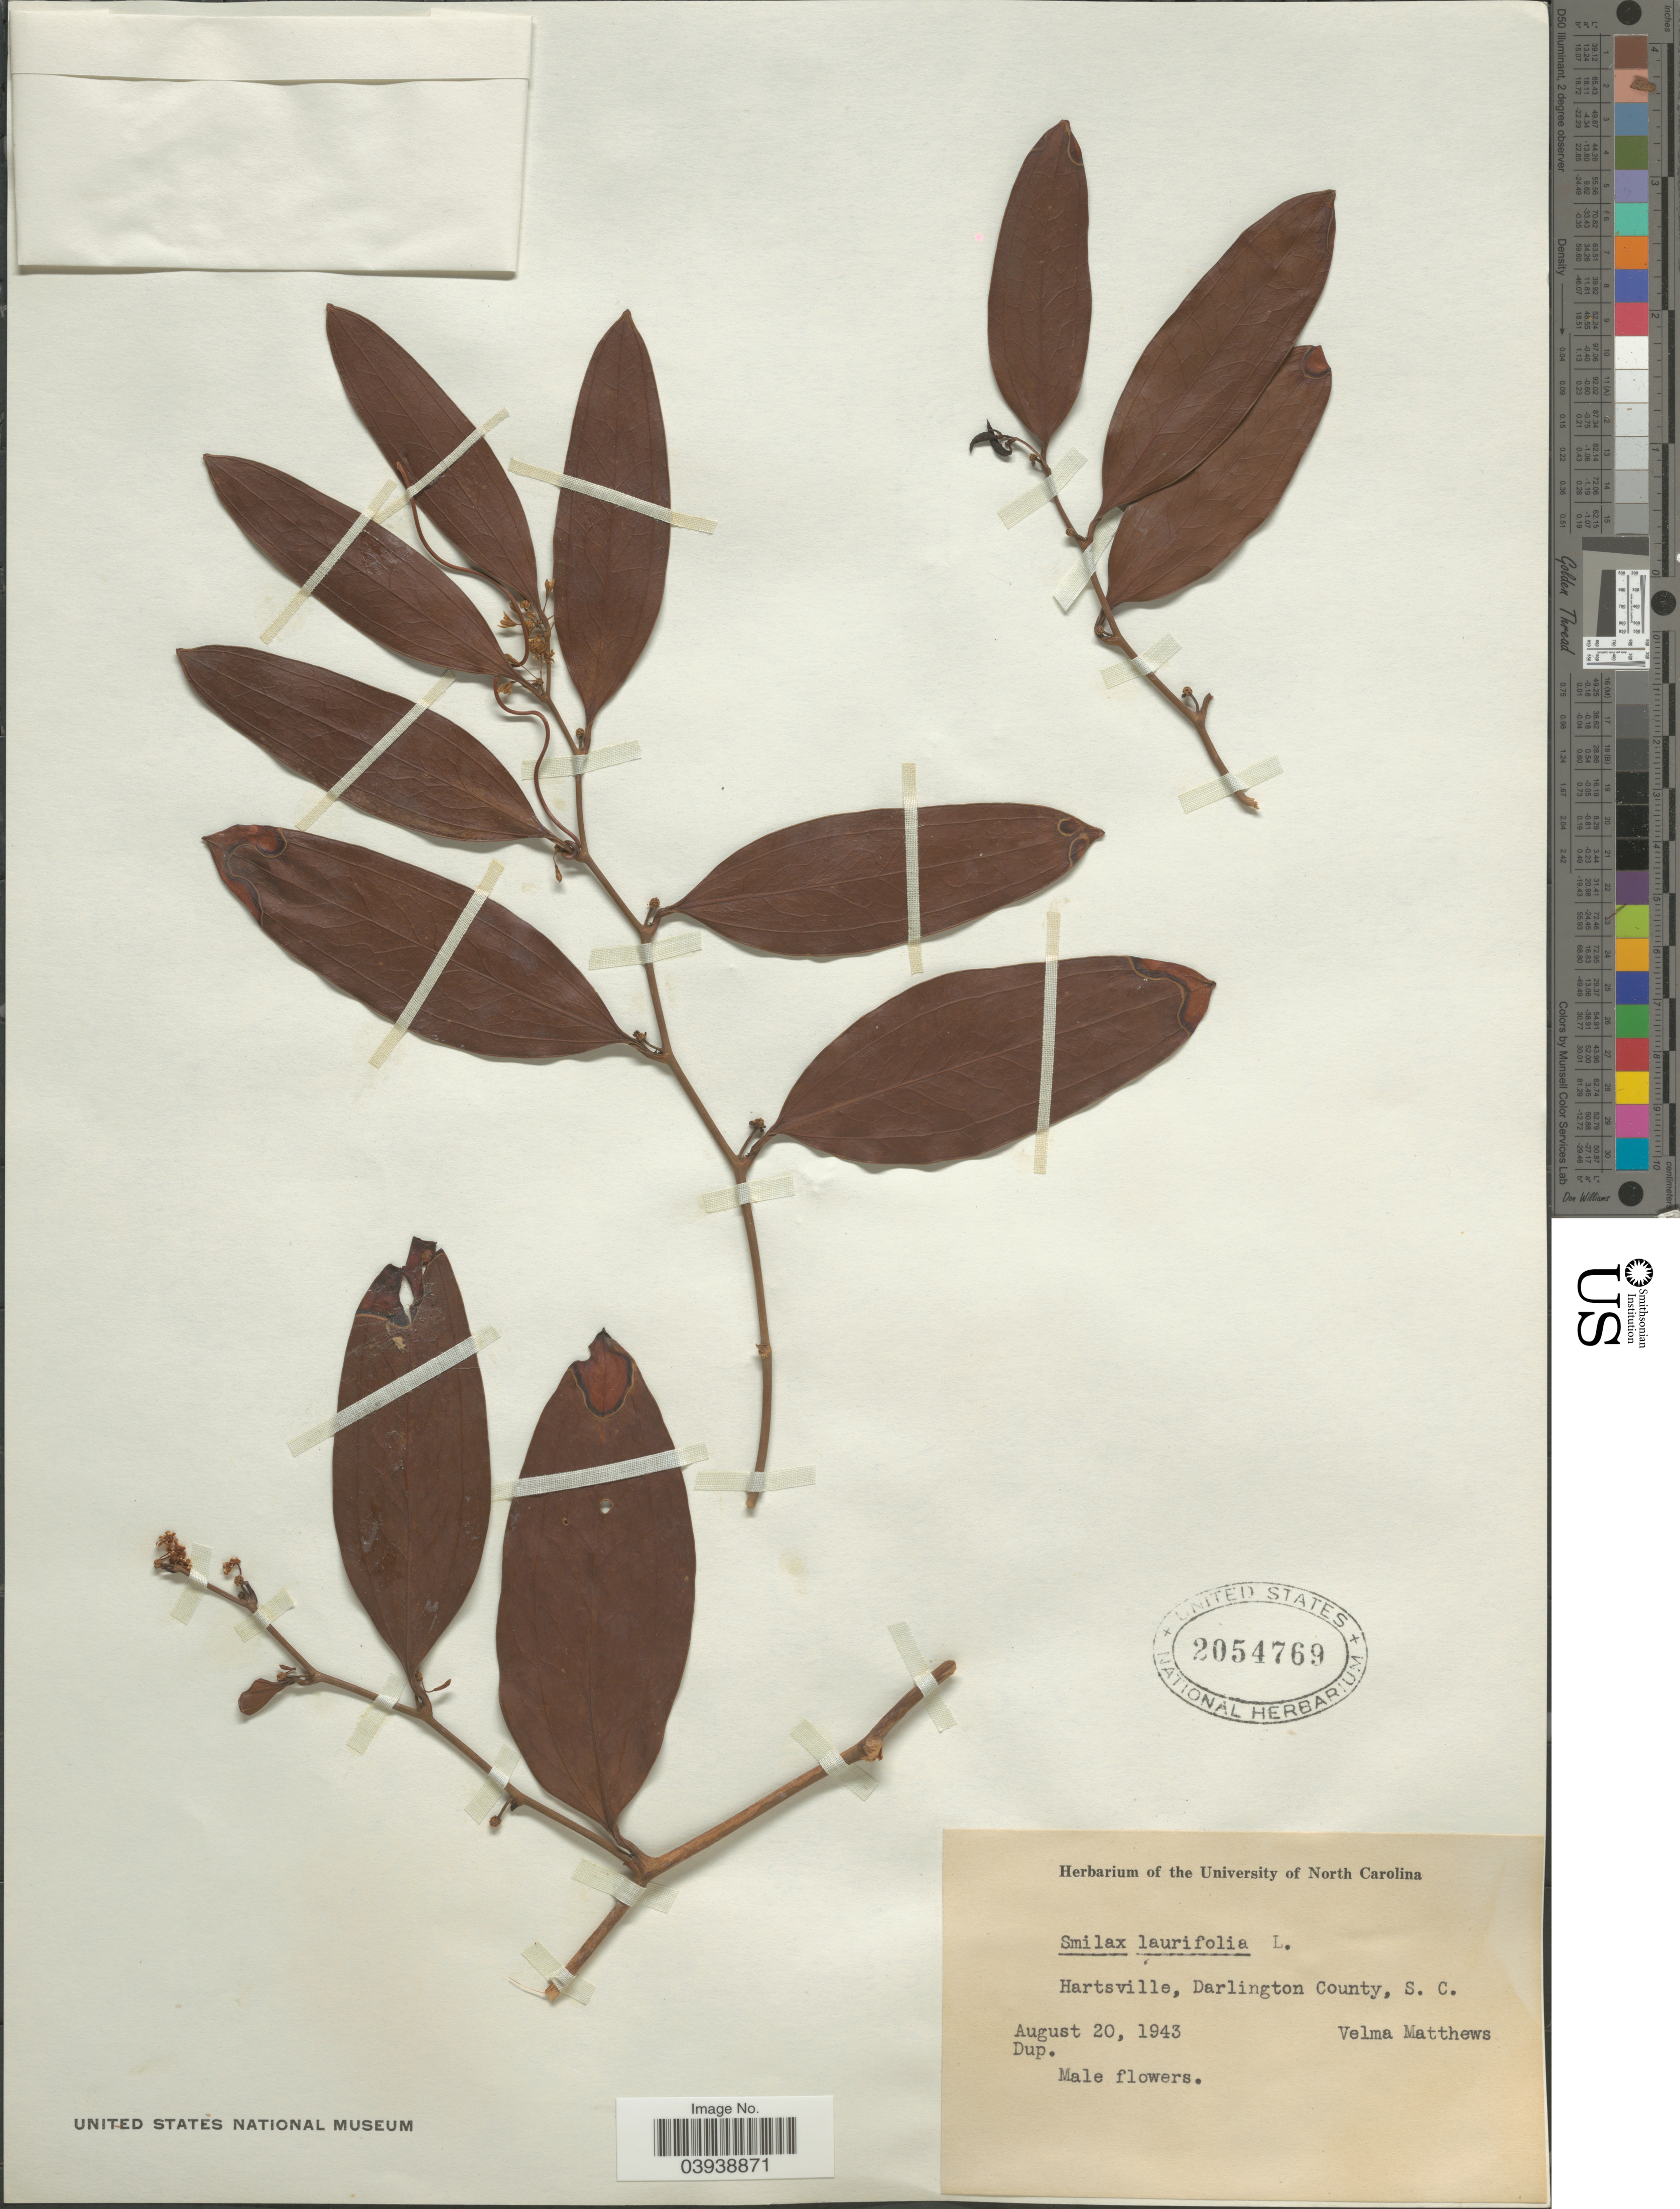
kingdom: Plantae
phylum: Tracheophyta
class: Liliopsida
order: Liliales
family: Smilacaceae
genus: Smilax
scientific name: Smilax laurifolia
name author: L.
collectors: V. A. Matthews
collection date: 1943-08-20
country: United States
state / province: South Carolina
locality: Hartsville, Darlington County.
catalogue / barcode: US 2054769